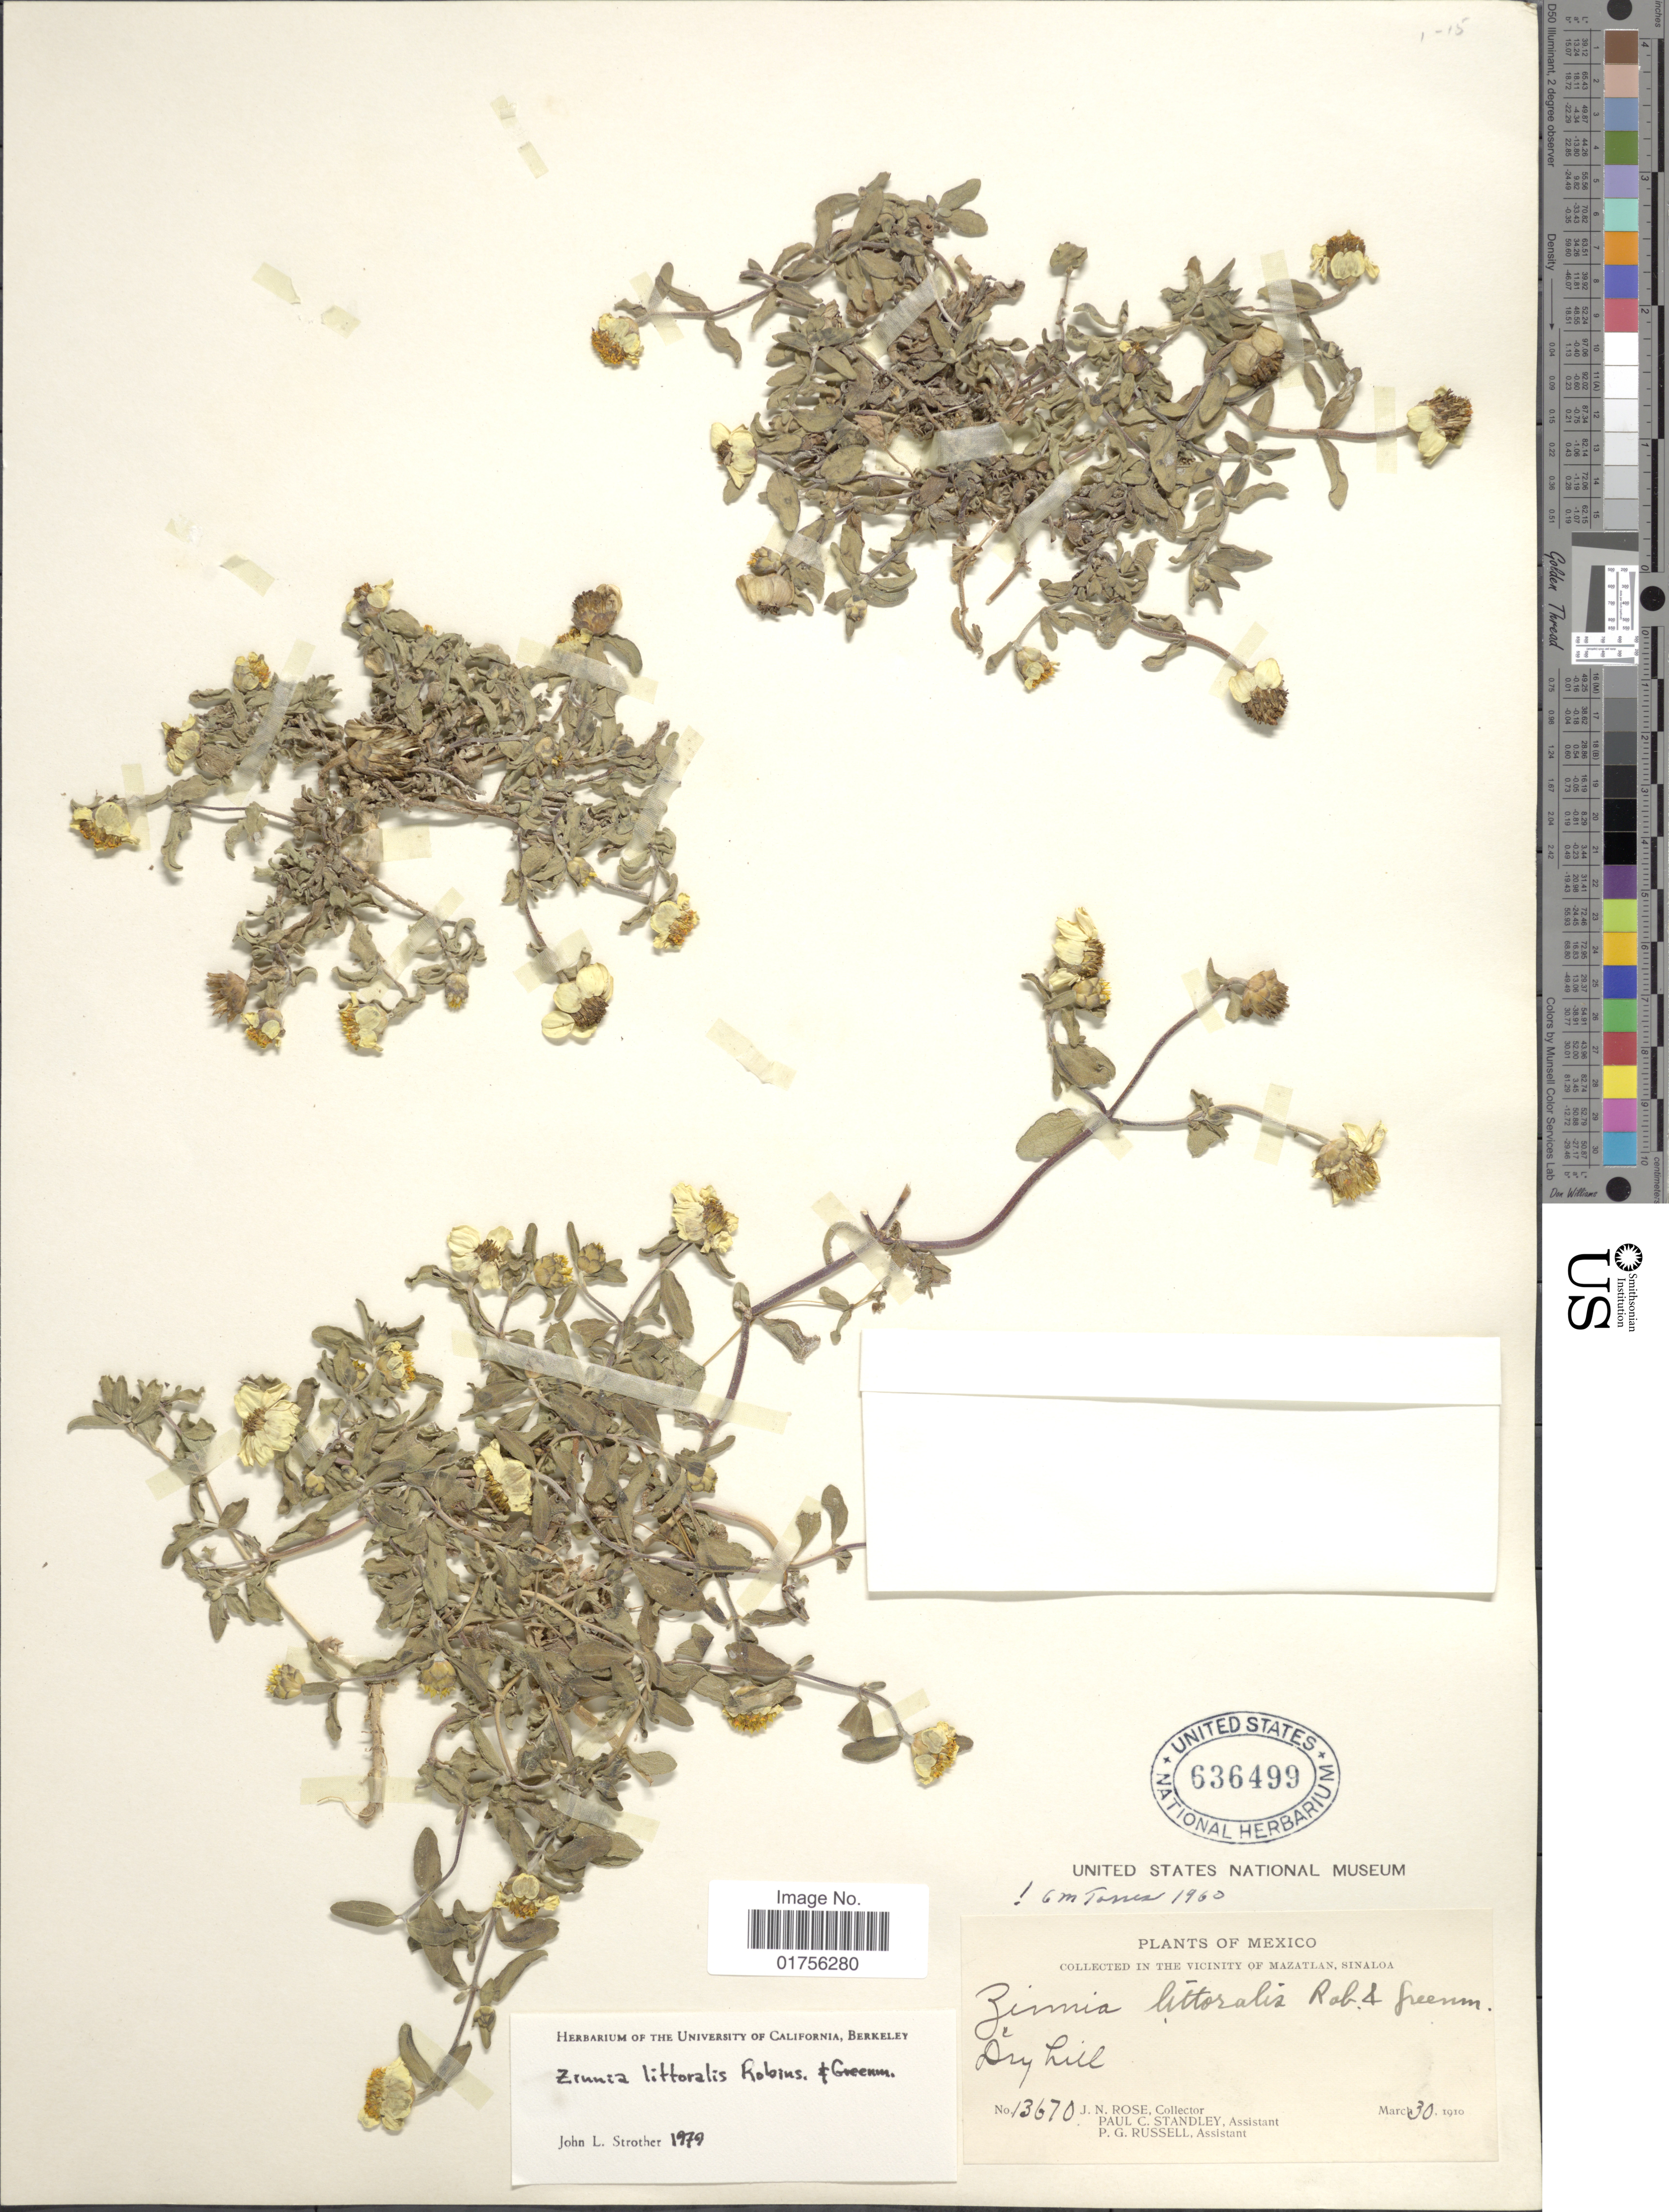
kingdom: Plantae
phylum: Tracheophyta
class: Magnoliopsida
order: Asterales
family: Asteraceae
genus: Zinnia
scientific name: Zinnia littoralis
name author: B.L. Rob. & Greenm.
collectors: J. N. Rose, P. C. Standley & P. G. Russell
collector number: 13670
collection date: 1910-03-30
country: Mexico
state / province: Sinaloa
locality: In The Vicinity of Mazatlan, Sinaloa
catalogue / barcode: US 636499